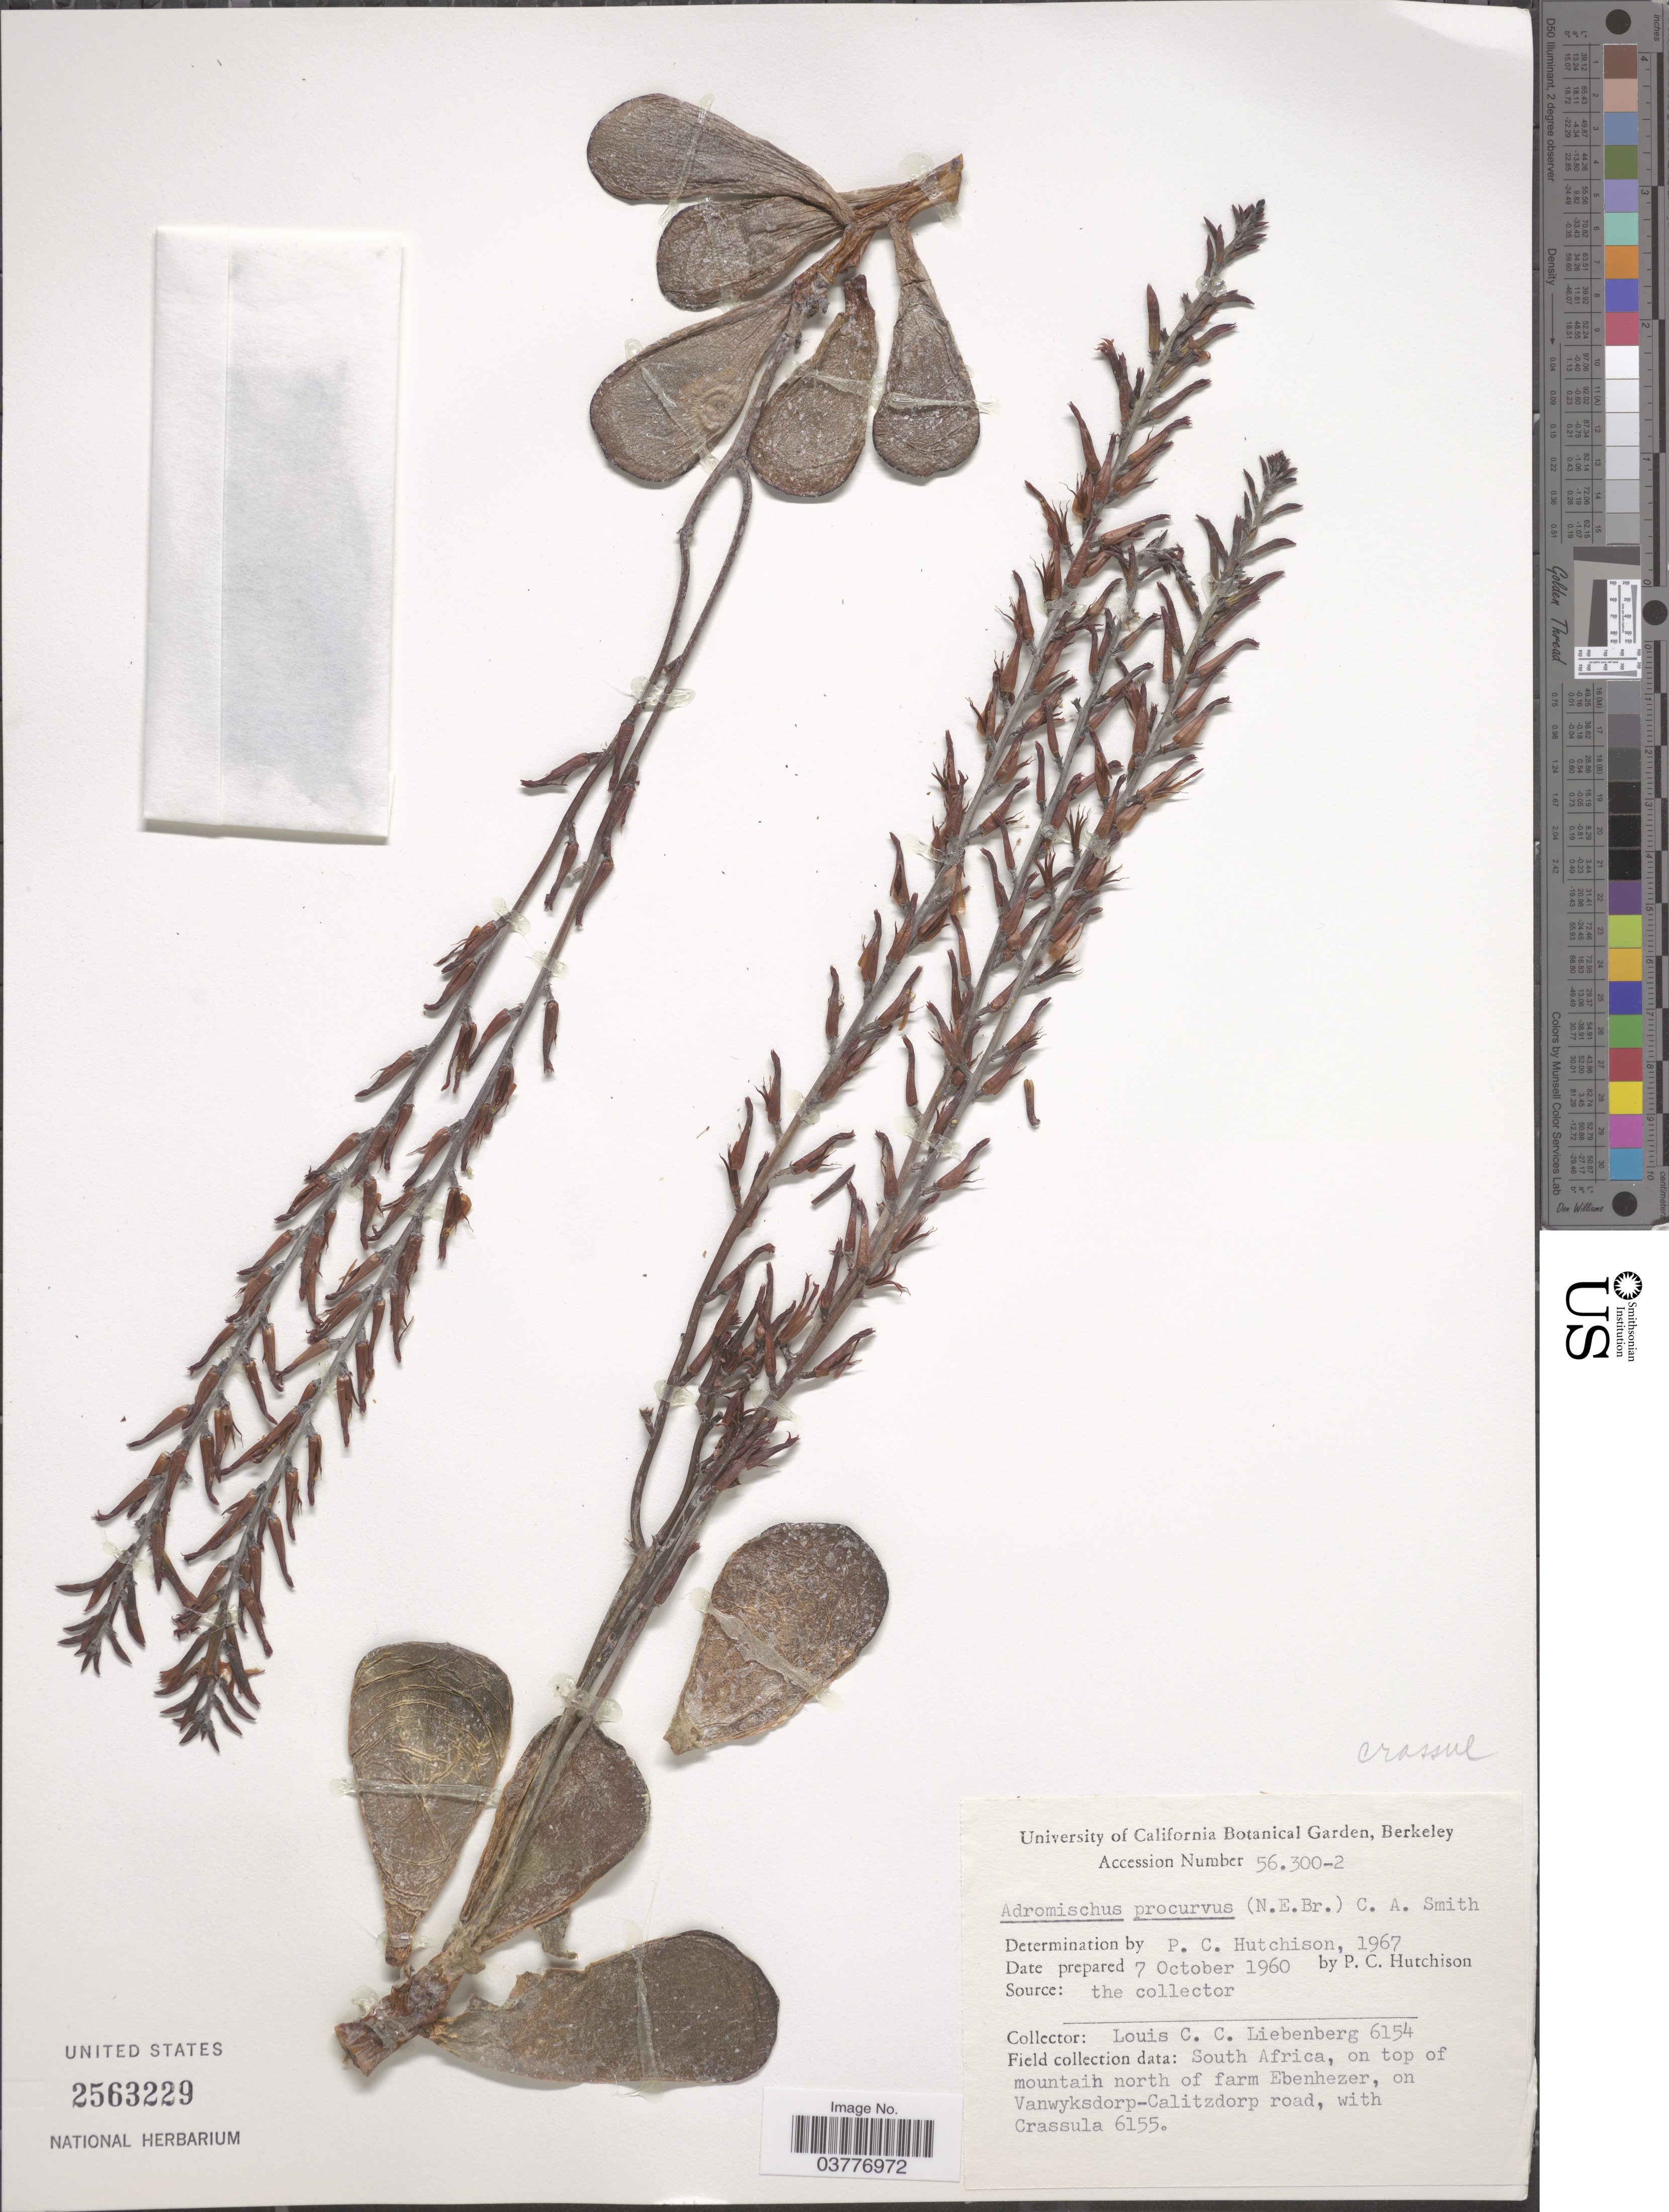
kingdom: Plantae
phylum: Tracheophyta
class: Magnoliopsida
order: Saxifragales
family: Crassulaceae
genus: Adromischus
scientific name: Adromischus procurvus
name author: (N.E. Br.) C.A. Sm.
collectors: P. C. Hutchison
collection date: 1960-10-07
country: United States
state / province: California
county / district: Alameda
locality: University of California Botanical Garden, Berkeley.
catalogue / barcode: US 2563229